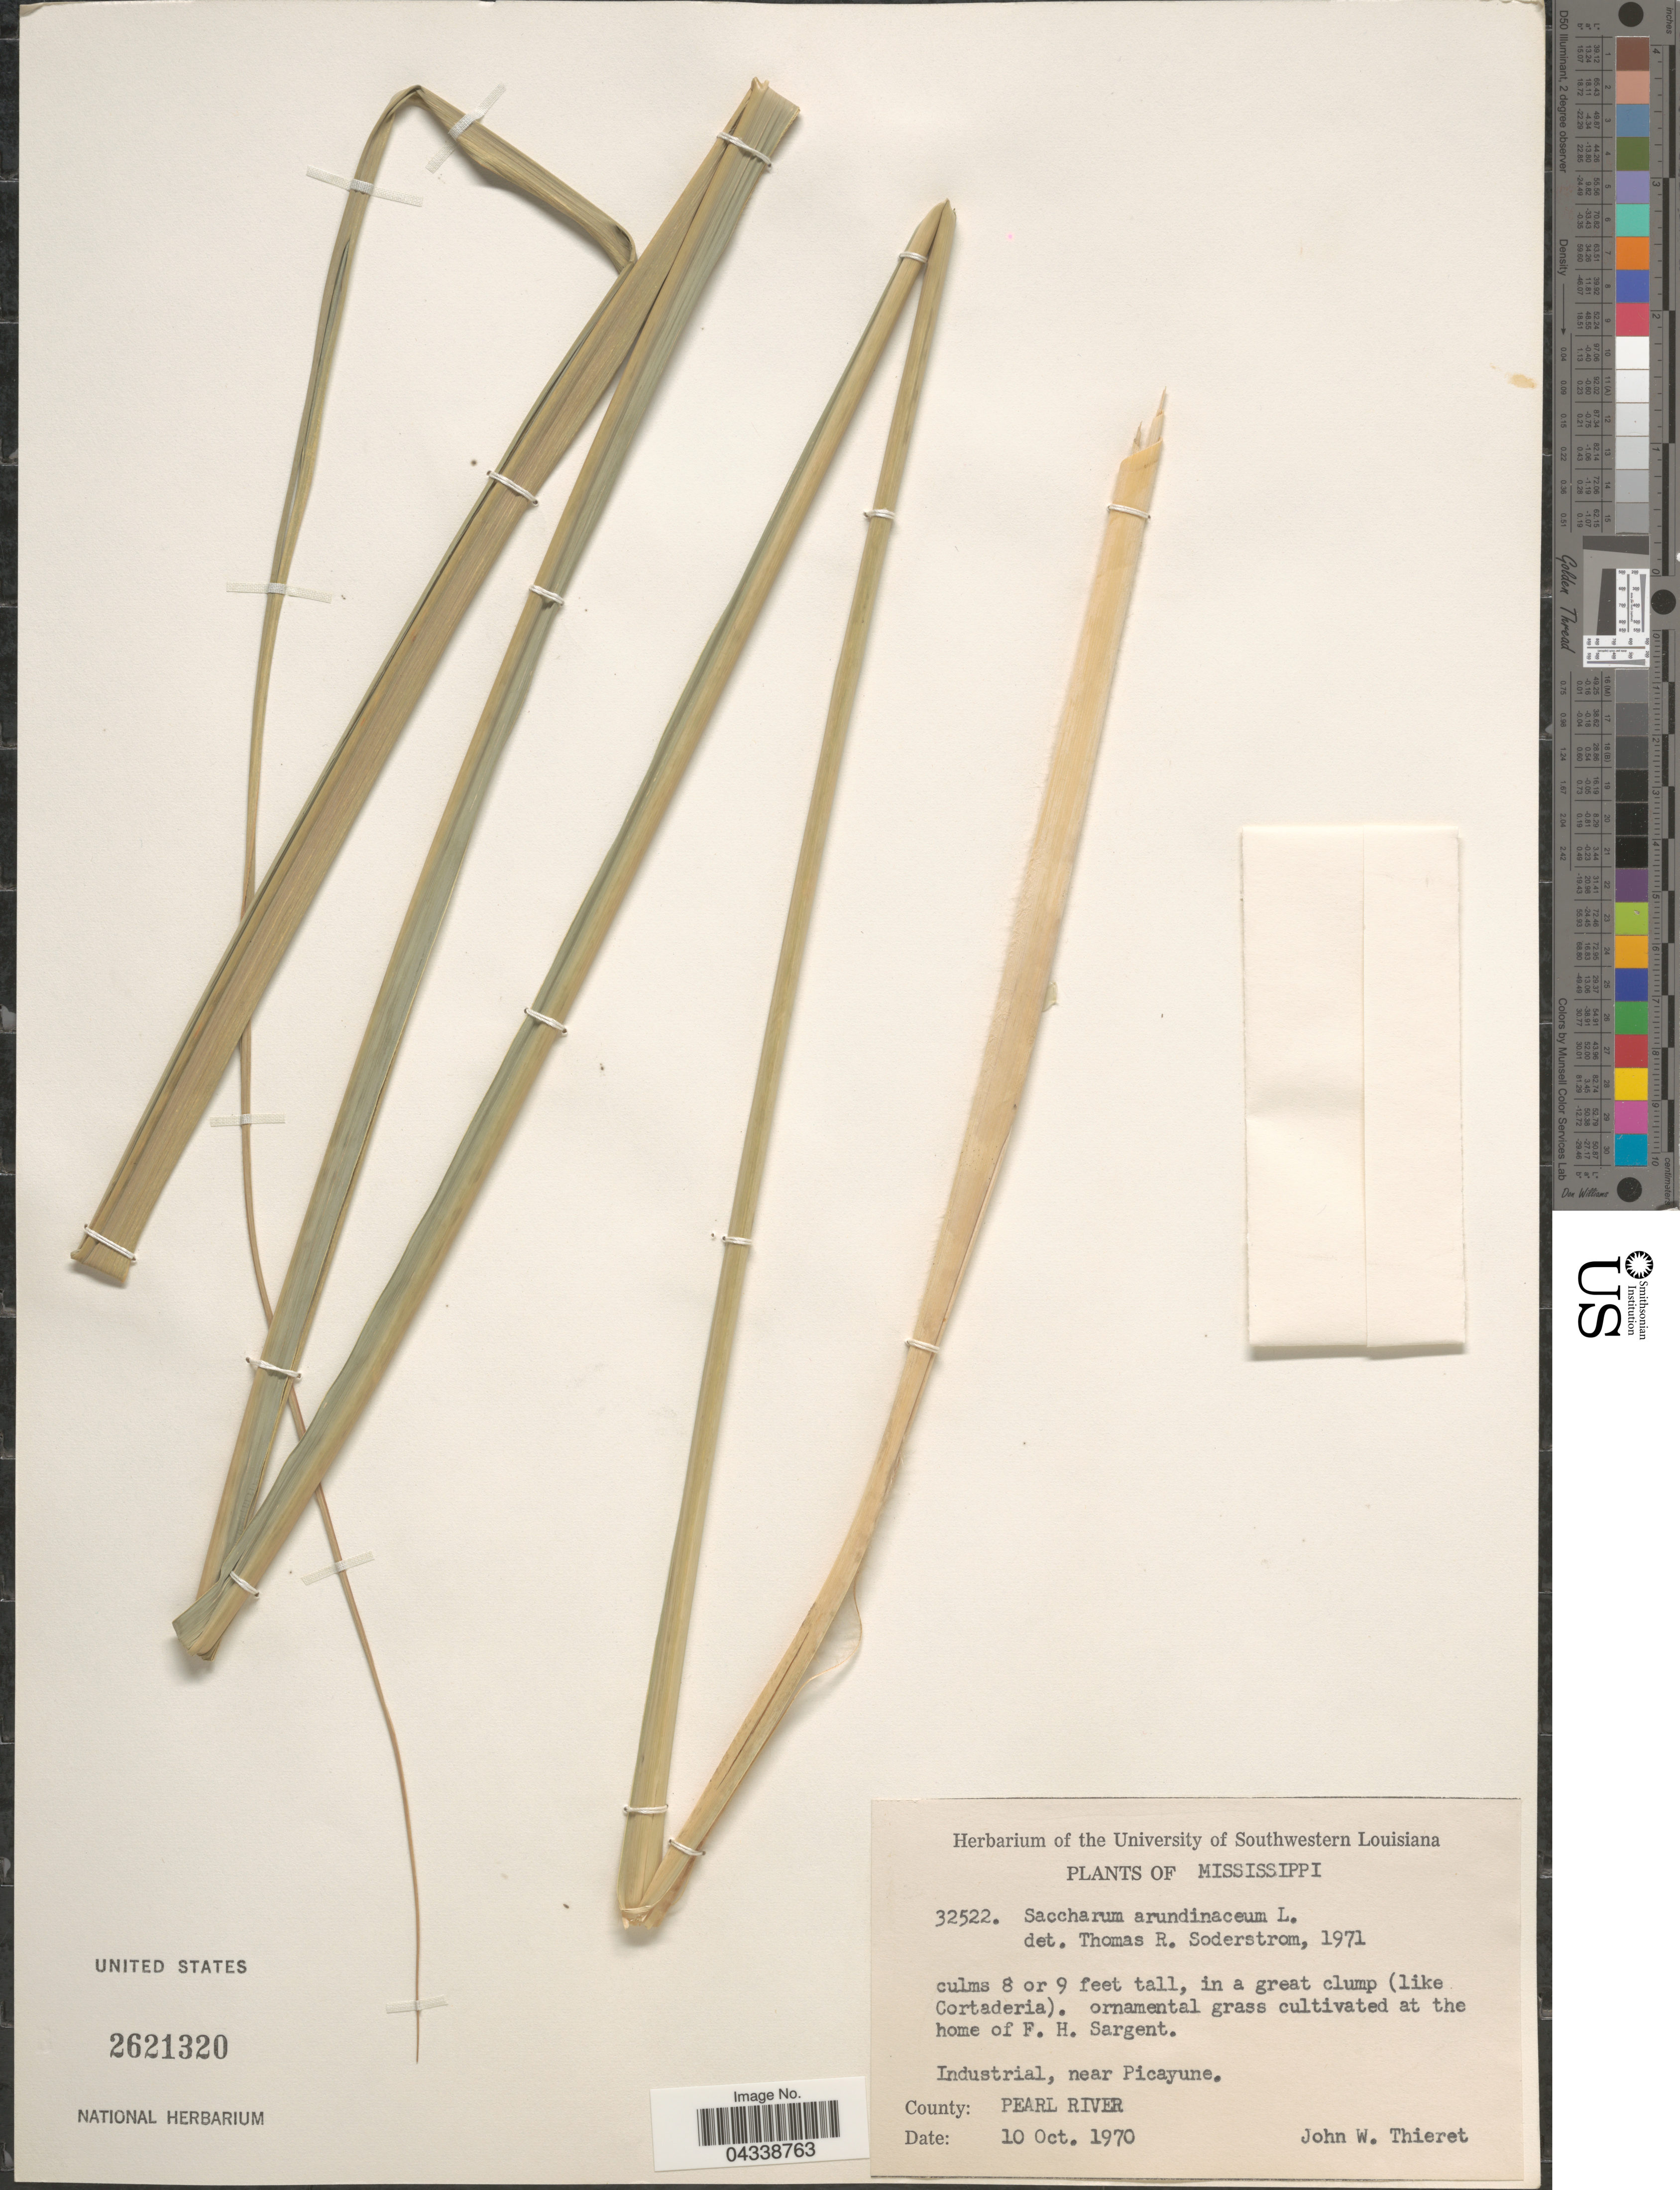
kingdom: Plantae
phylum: Tracheophyta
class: Liliopsida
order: Poales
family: Poaceae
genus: Saccharum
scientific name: Saccharum arundinaceum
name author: Retz.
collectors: J. W. Thieret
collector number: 32522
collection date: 1970-10-10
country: United States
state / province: Mississippi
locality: Industrial, near Picayune. County: Pearl River.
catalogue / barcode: US 2621320